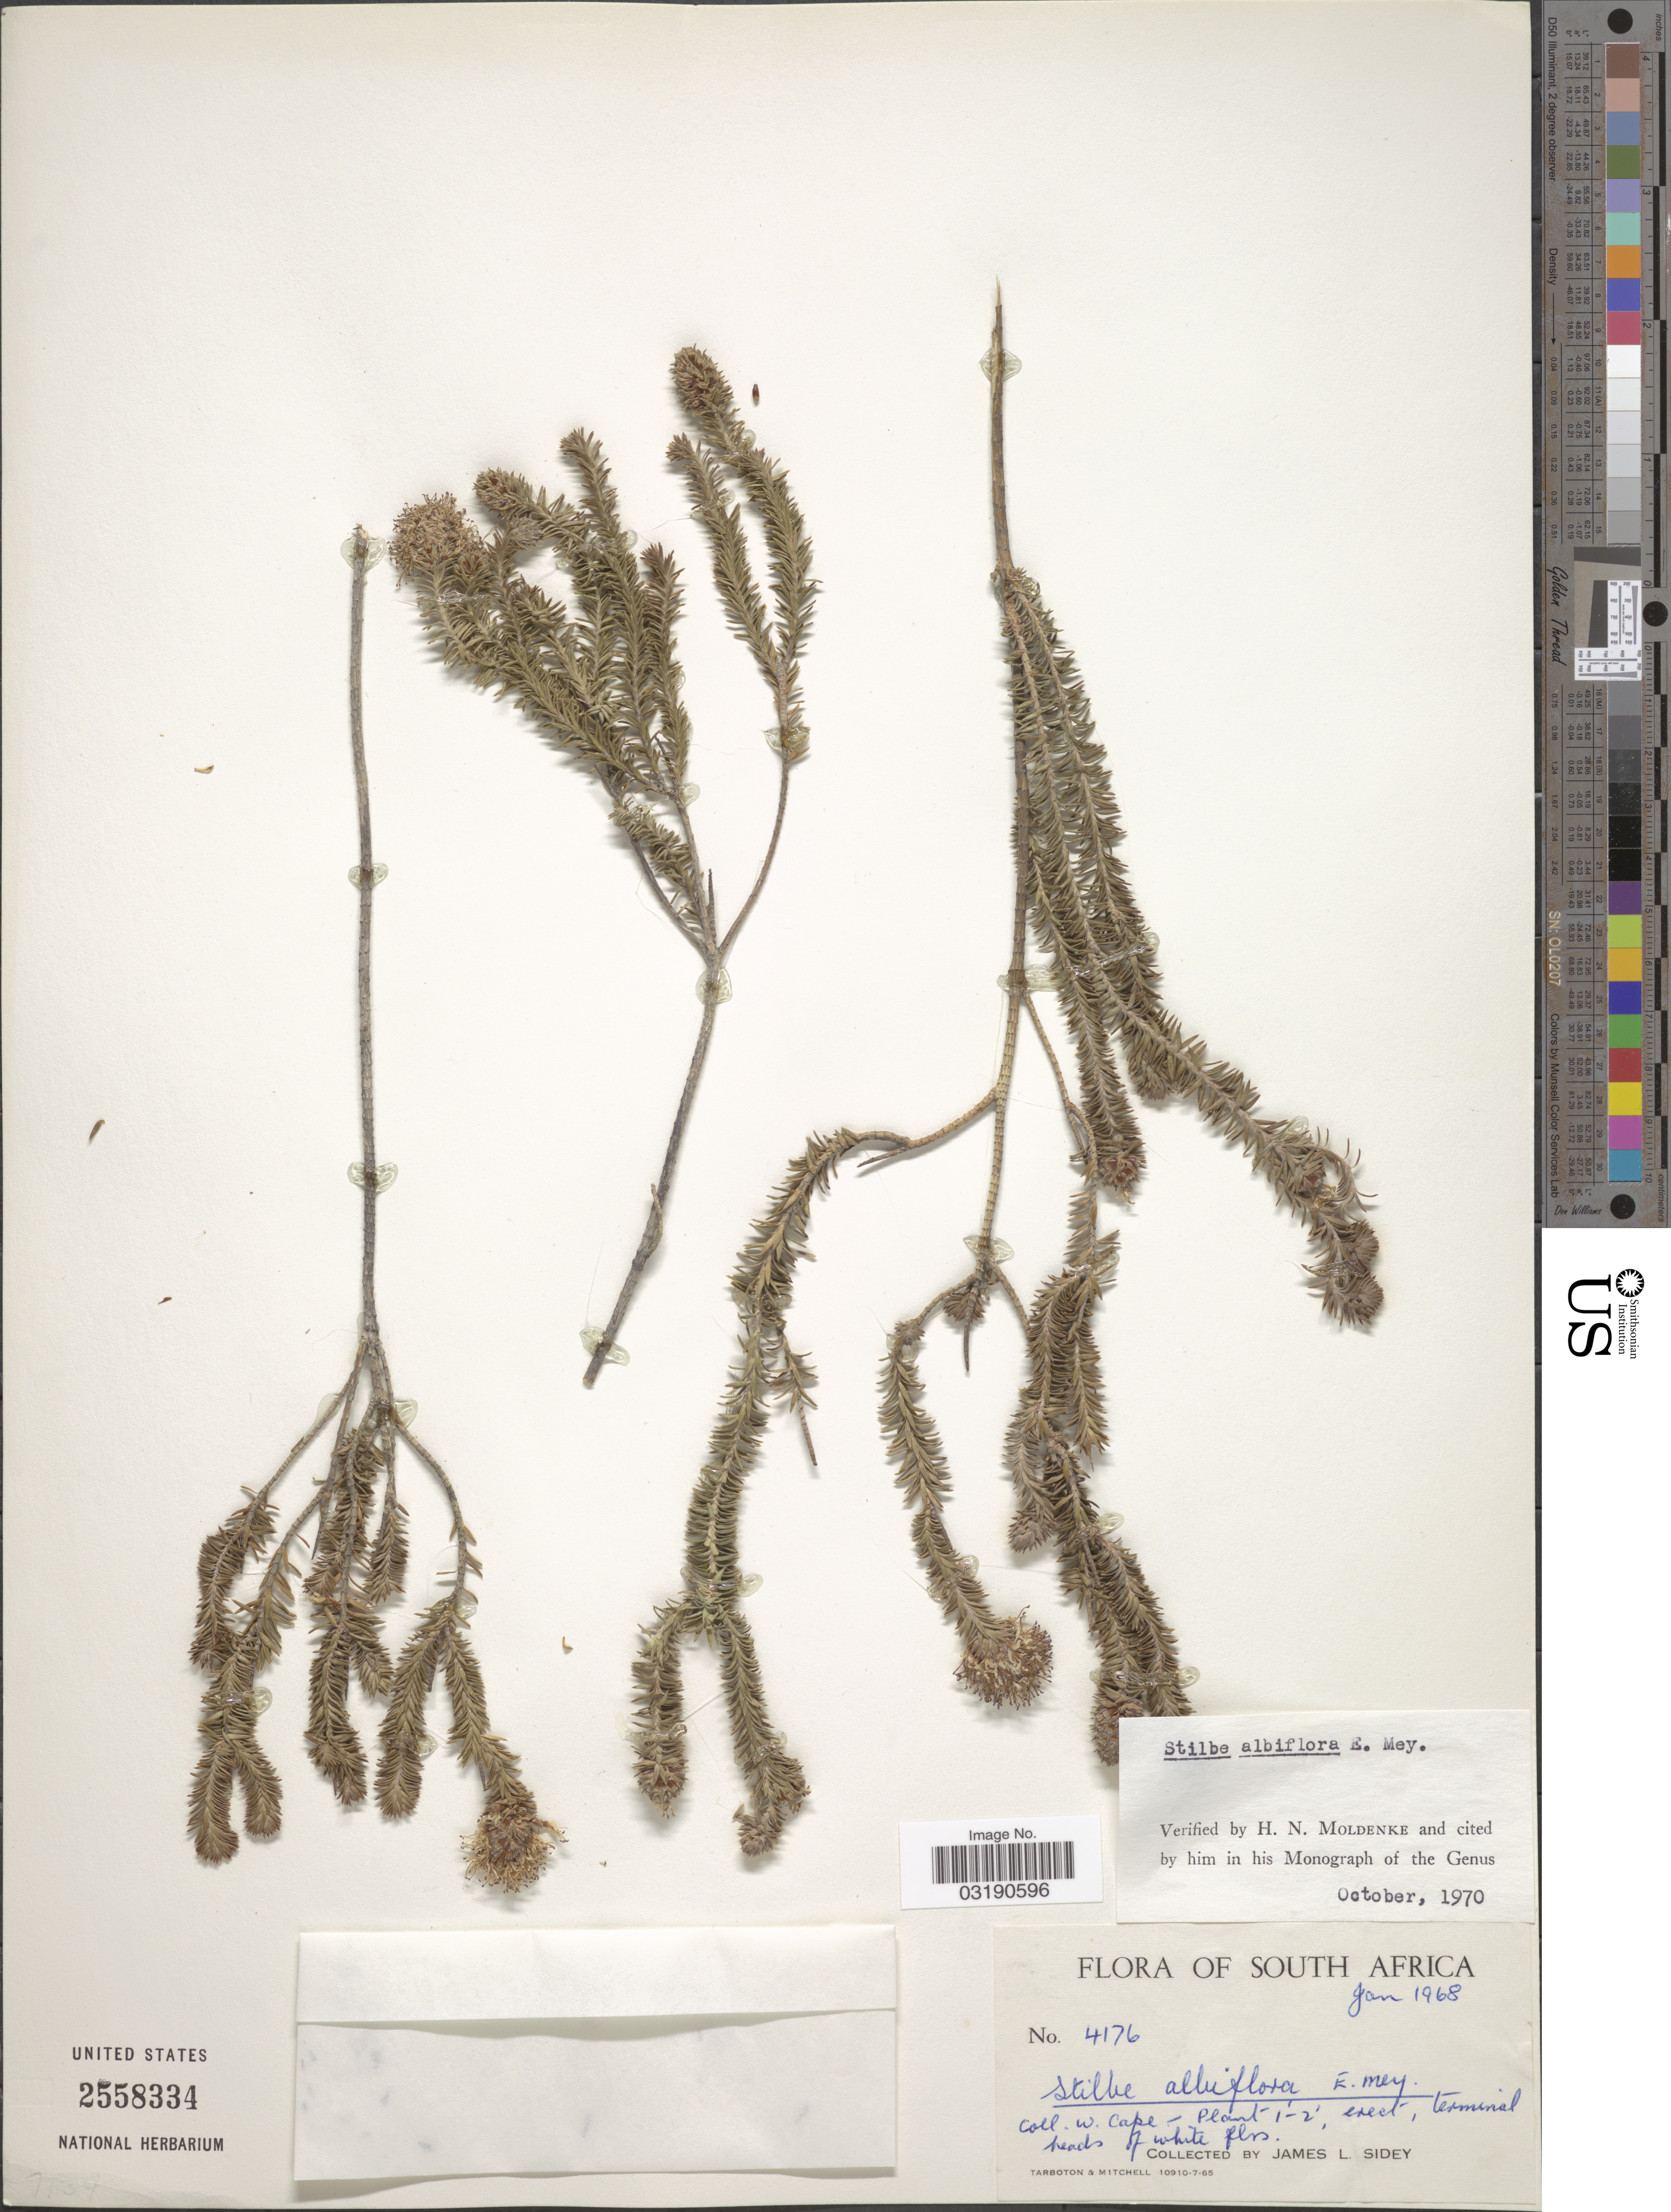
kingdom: Plantae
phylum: Tracheophyta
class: Magnoliopsida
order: Lamiales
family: Verbenaceae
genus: Lippia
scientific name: Lippia albiflora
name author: E. Mey.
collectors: J. L. Sidey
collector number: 4176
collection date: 1968-01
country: South Africa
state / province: Western Cape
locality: W. Cape.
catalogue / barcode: US 2558334